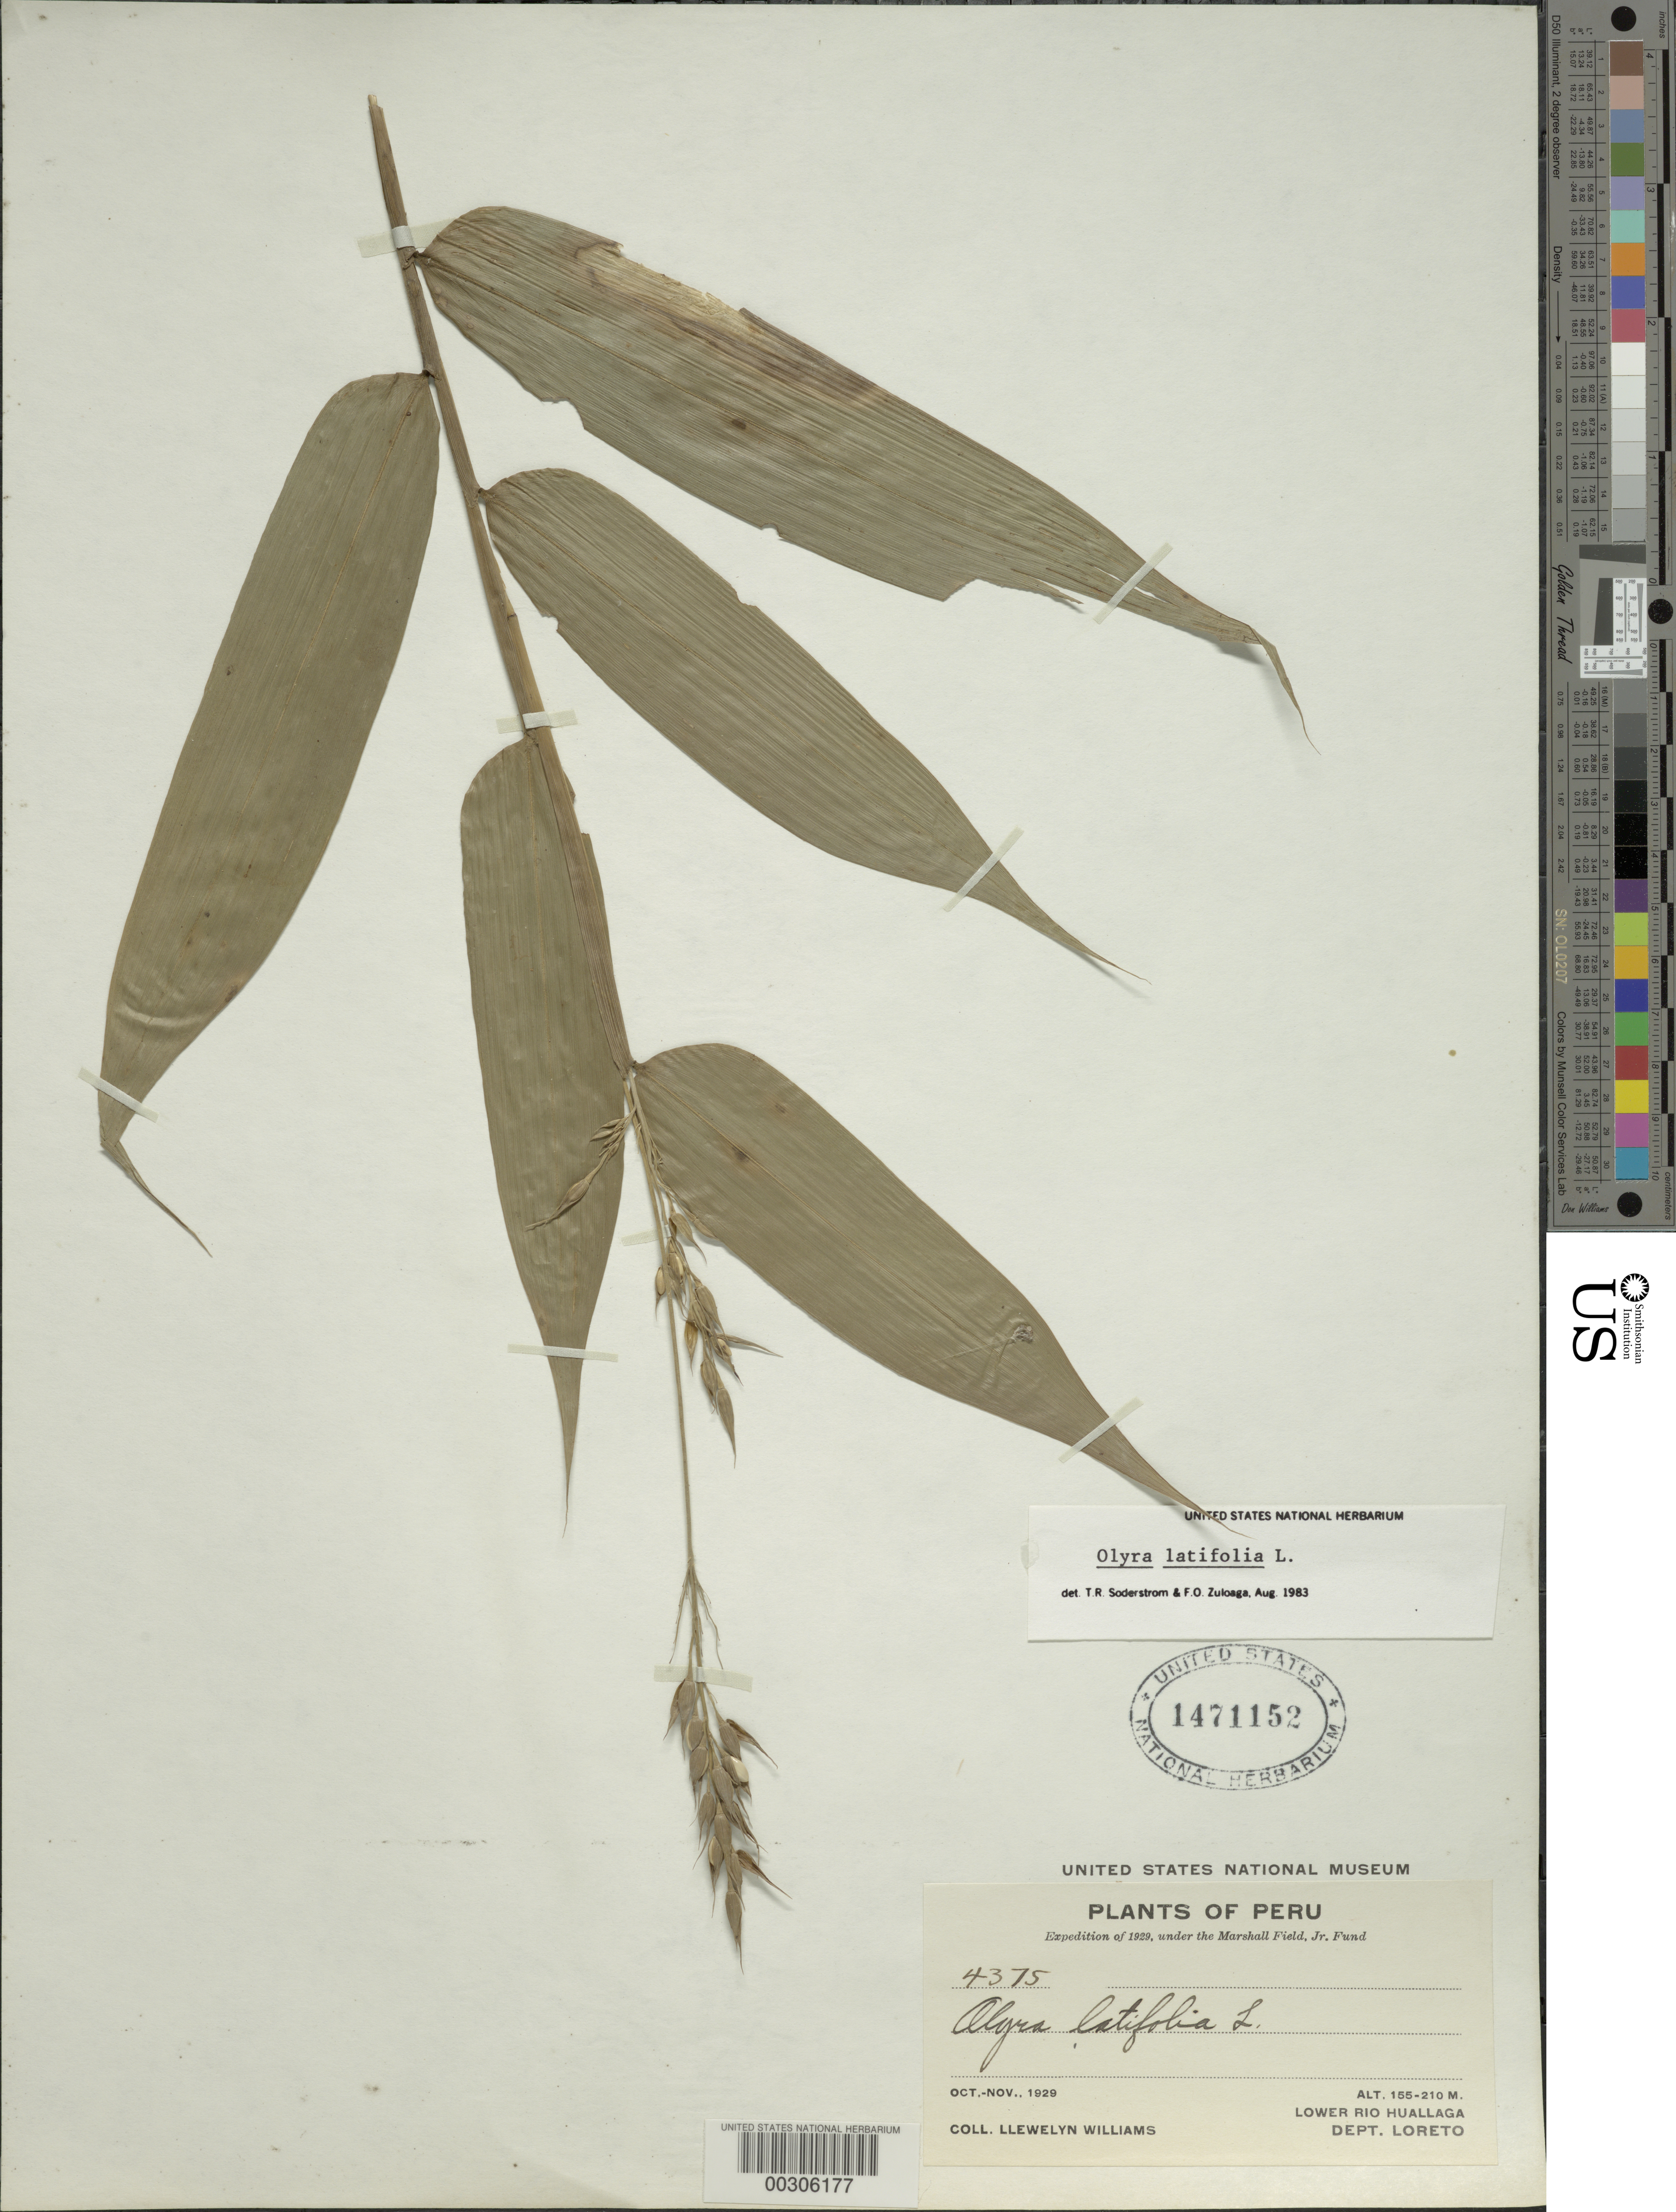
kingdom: Plantae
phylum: Tracheophyta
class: Liliopsida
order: Poales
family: Poaceae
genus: Olyra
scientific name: Olyra latifolia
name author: L.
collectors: Ll. Williams & A. H. Alston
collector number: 4375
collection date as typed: Oct 1929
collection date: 1929-10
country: Peru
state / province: Loreto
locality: Rio huallaga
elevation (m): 155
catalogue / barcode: US 1471152